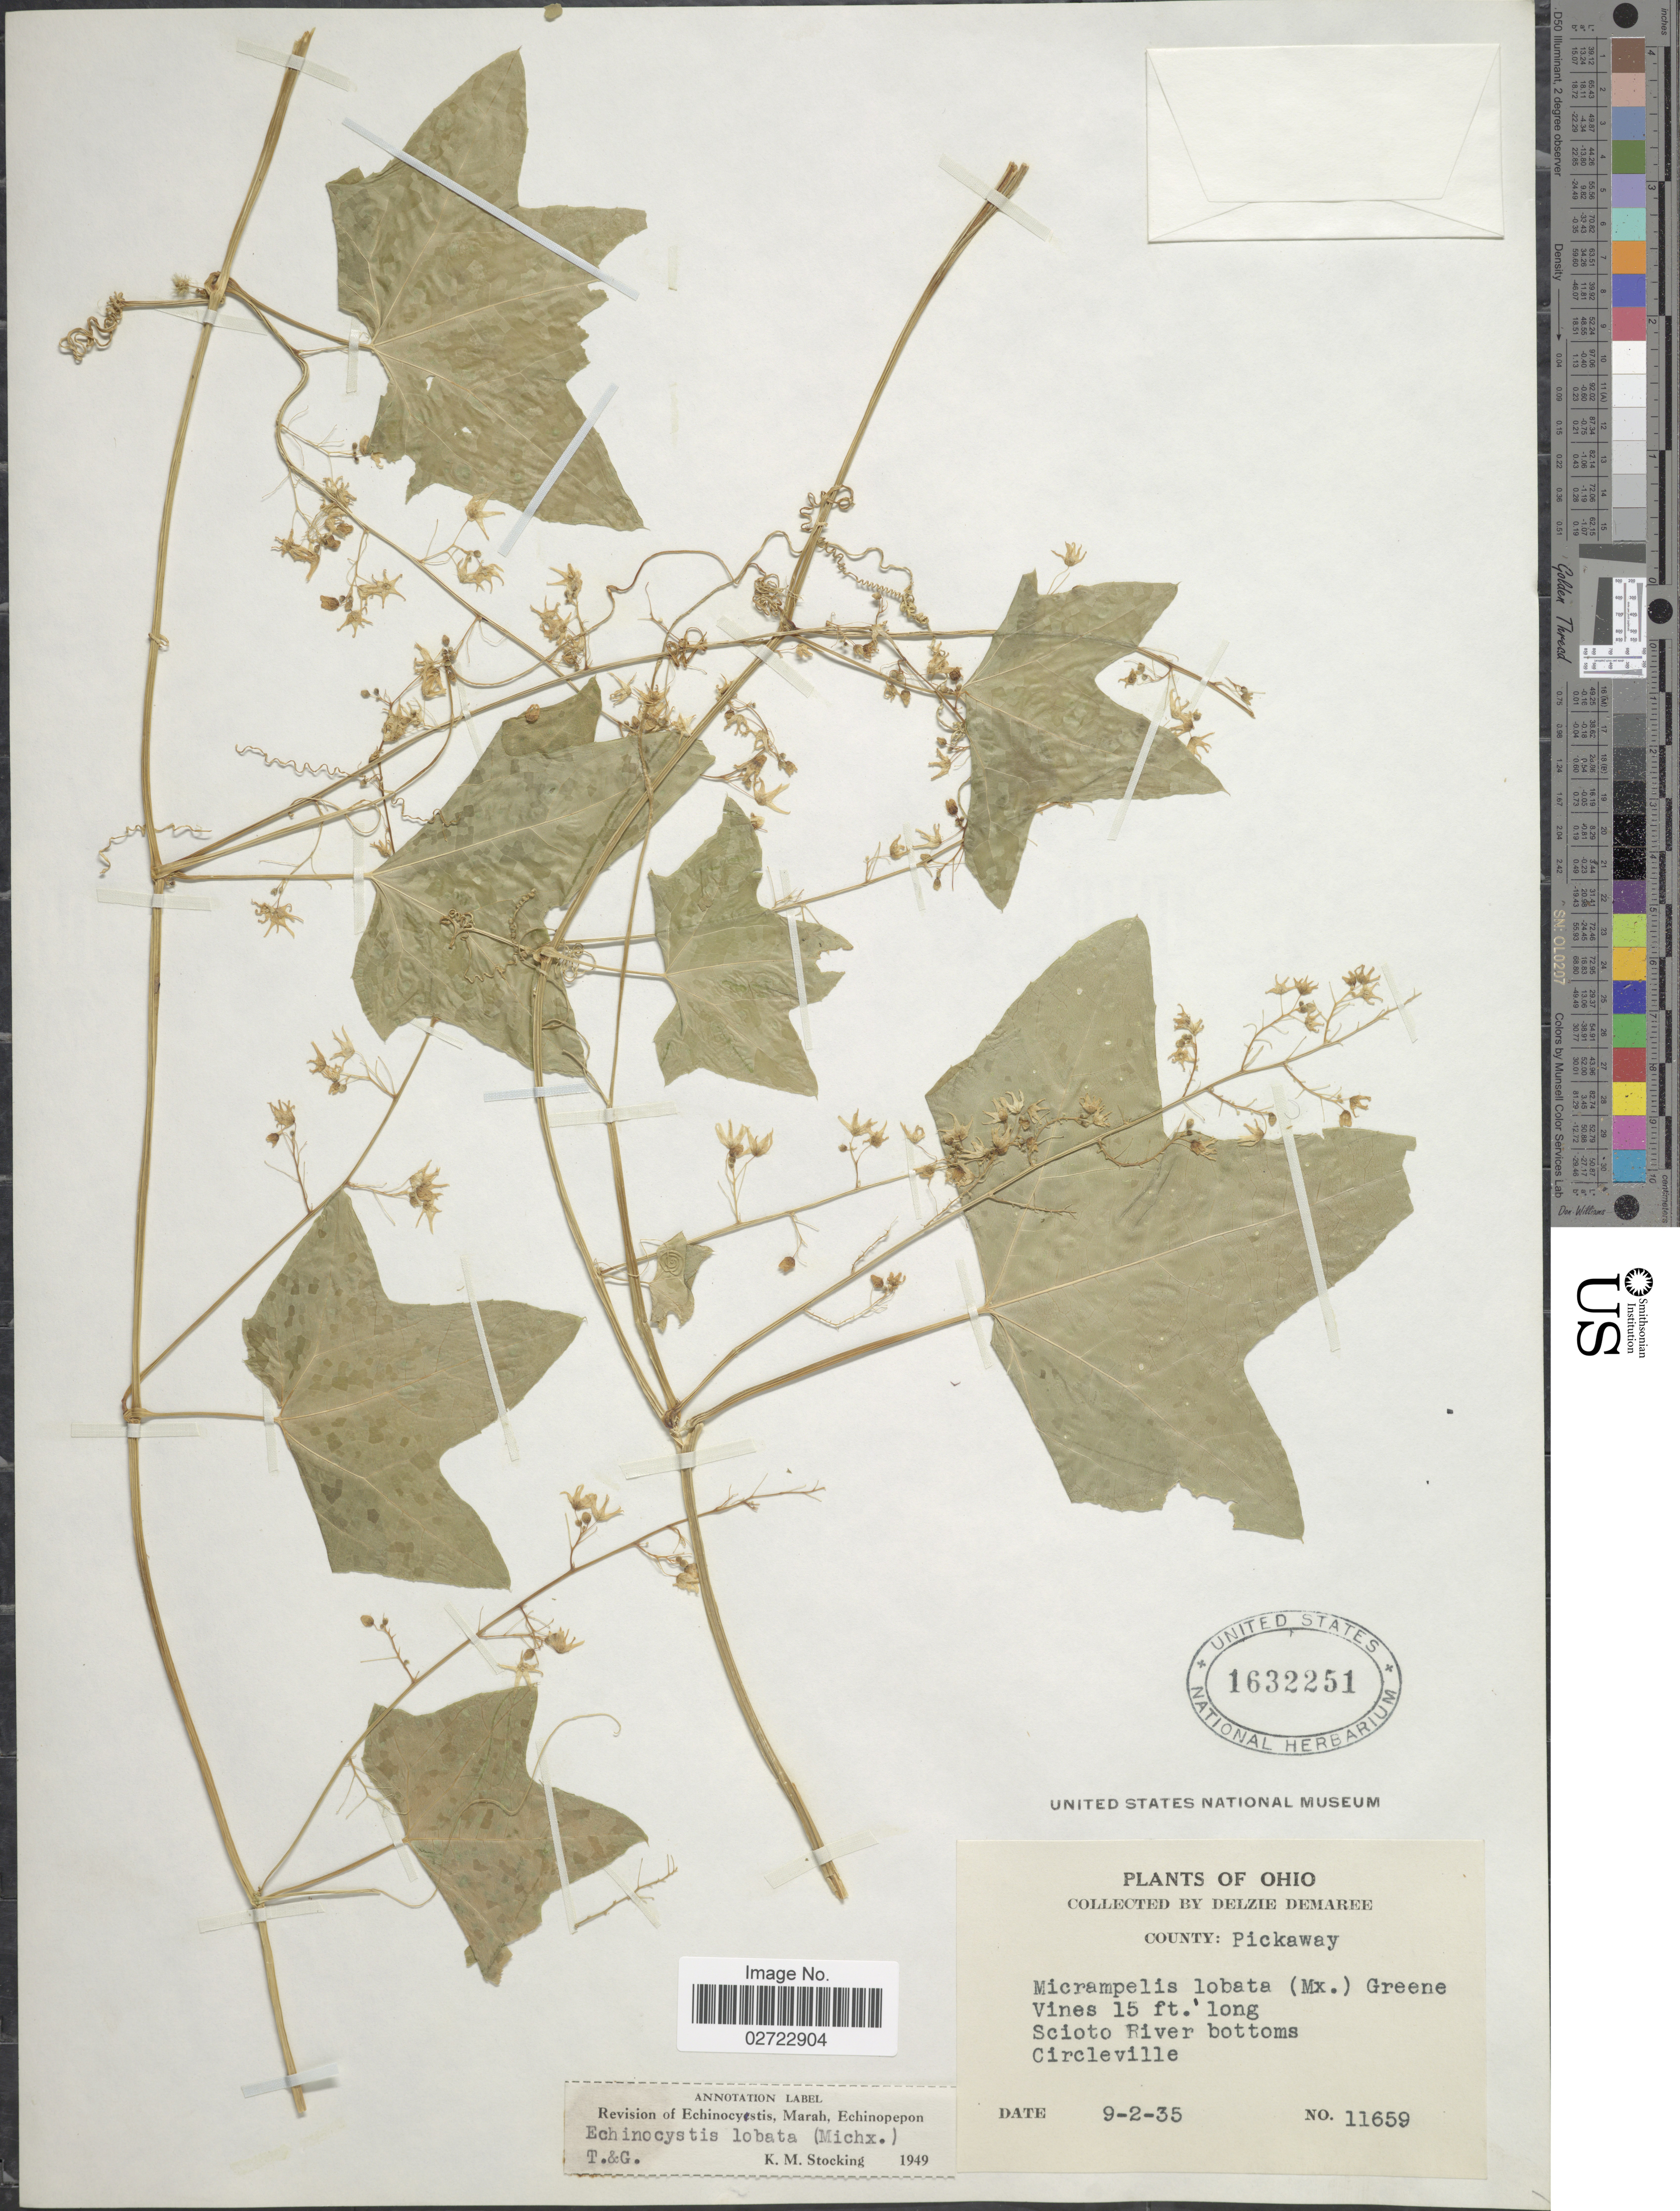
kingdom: Plantae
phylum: Tracheophyta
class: Magnoliopsida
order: Cucurbitales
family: Cucurbitaceae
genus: Echinocystis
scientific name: Echinocystis lobata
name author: (Michx.) Torr. & A. Gray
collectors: D. Demaree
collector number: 11659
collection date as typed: Transcribed d/m/y: 2/9/35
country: United States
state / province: Ohio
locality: County: Pickaway, Scioto River bottoms, Circleville.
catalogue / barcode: US 1632251